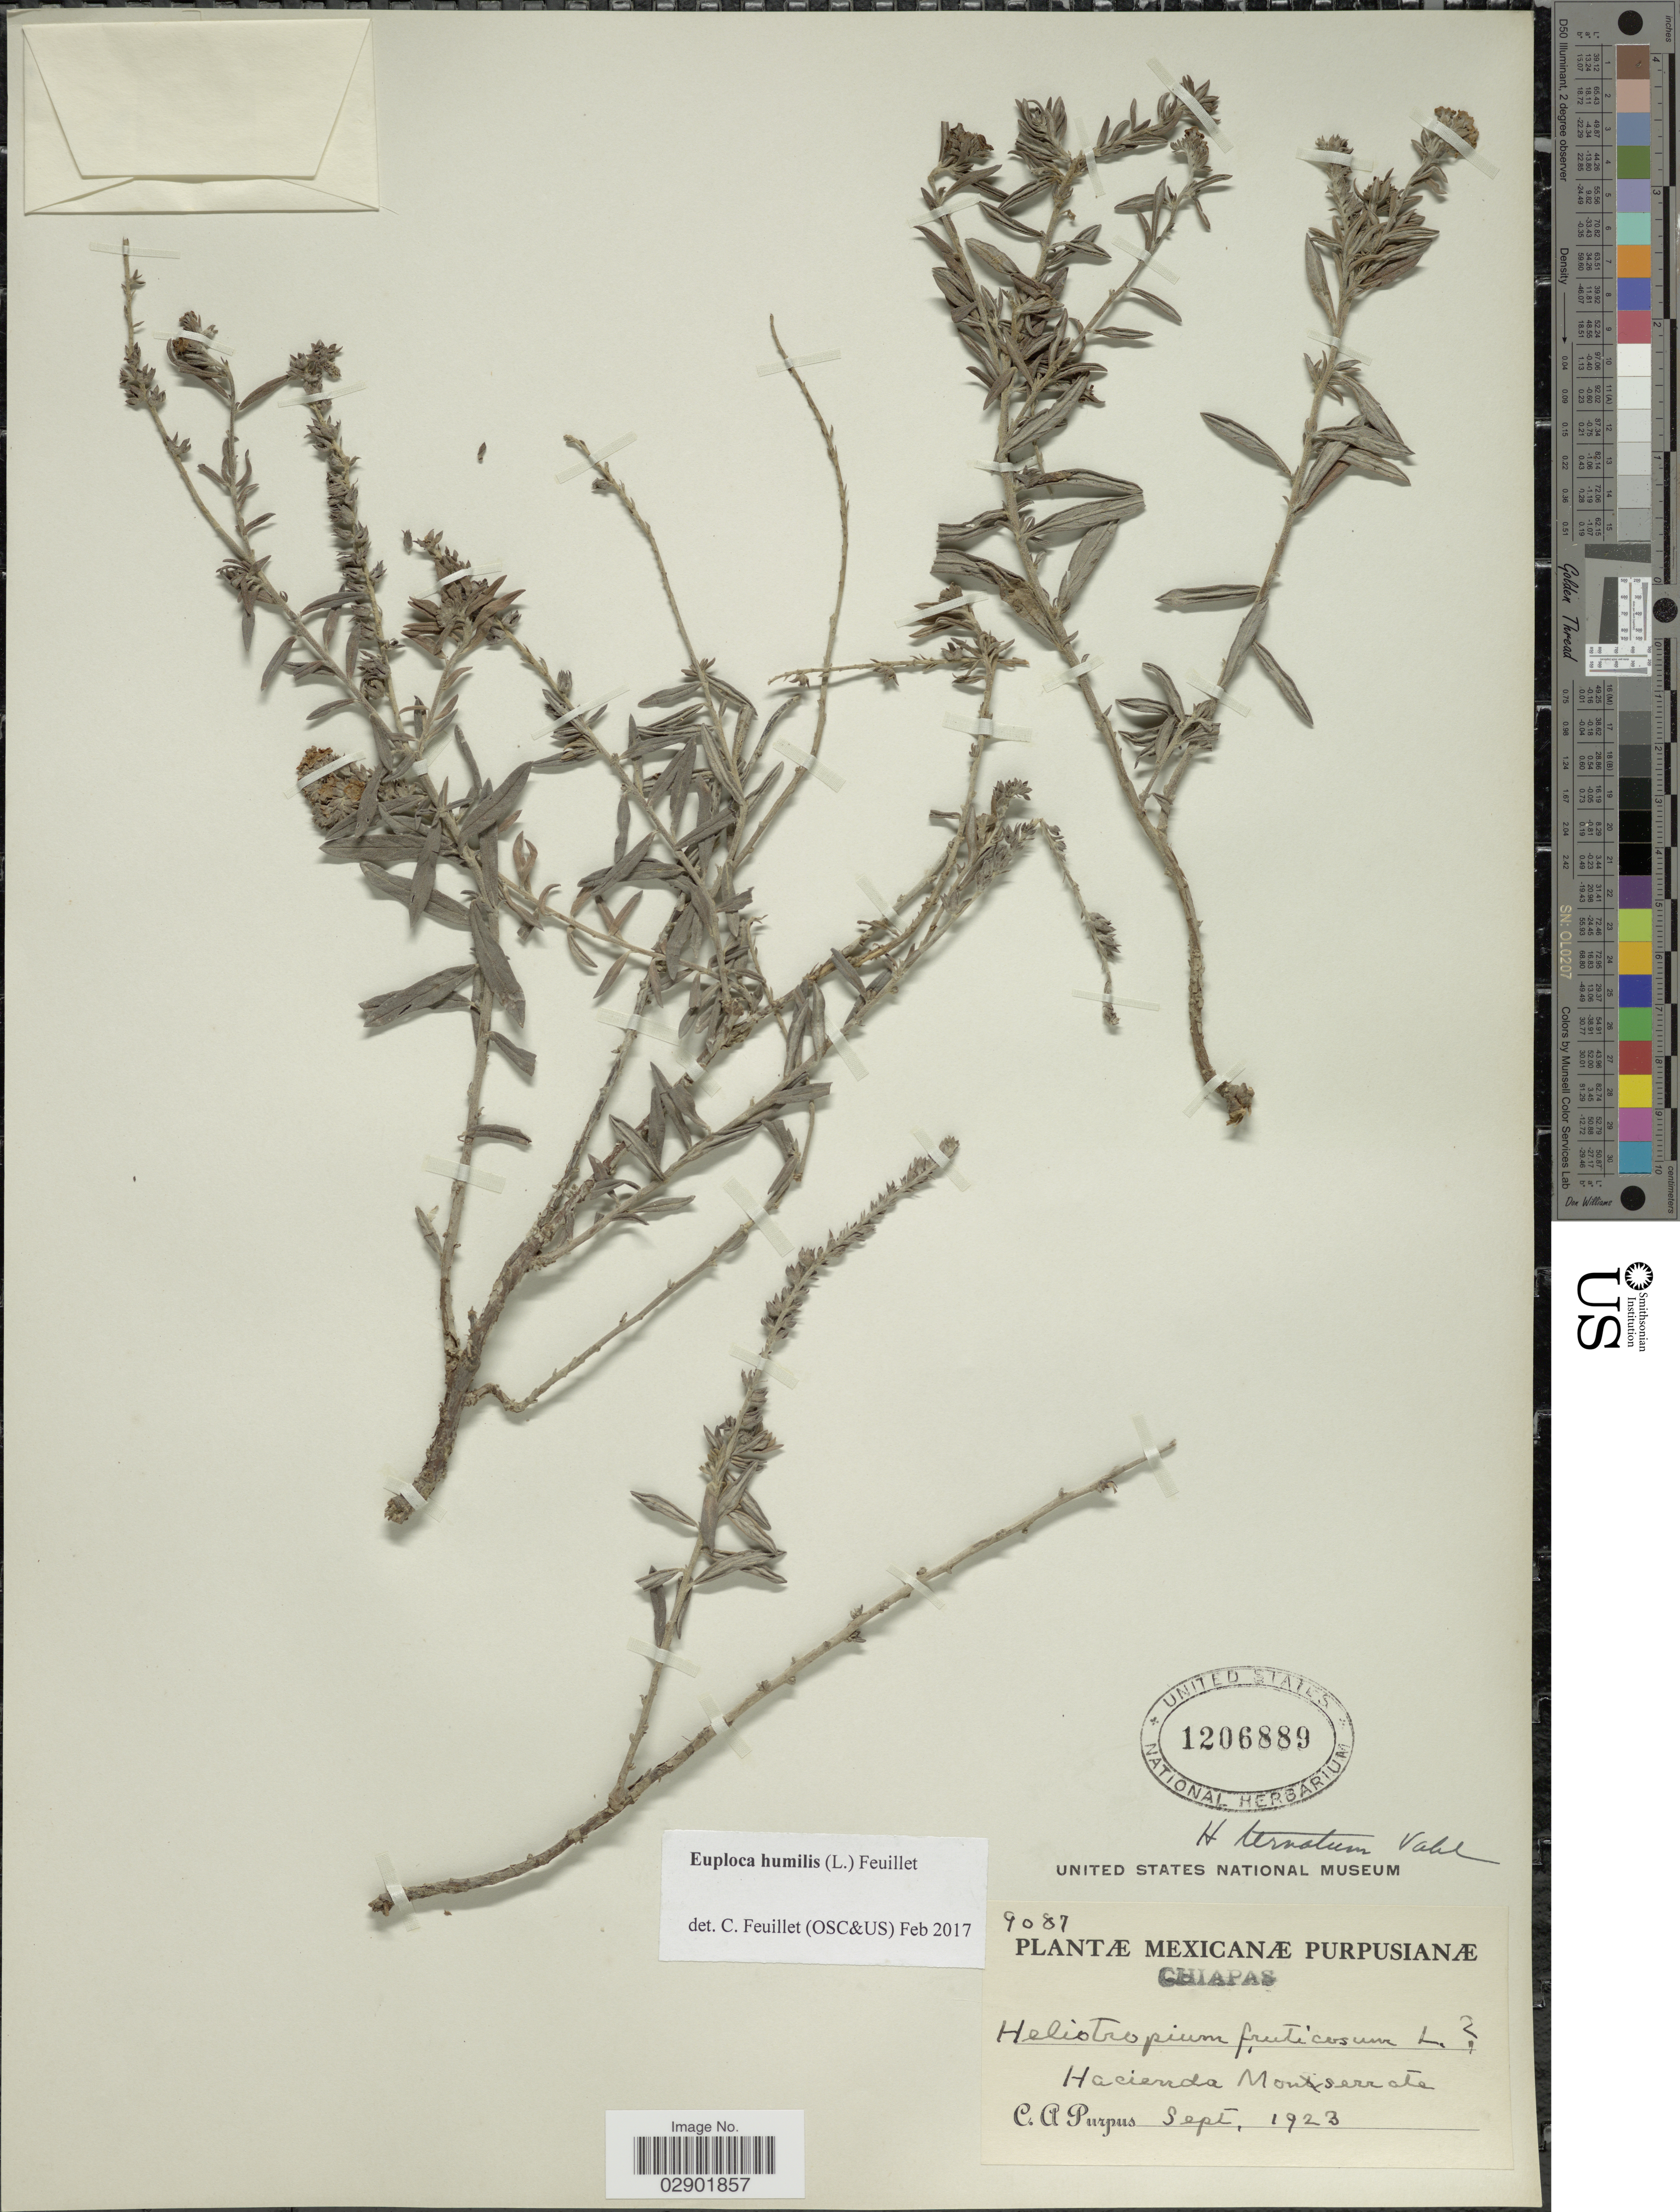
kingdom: Plantae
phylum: Tracheophyta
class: Magnoliopsida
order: Boraginales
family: Heliotropiaceae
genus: Euploca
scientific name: Euploca humilis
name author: (L.) Feuillet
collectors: C. A. Purpus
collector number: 9087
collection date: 1923-09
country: Mexico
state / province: Chiapas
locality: Hacienda Monserrate.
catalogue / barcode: US 1206889